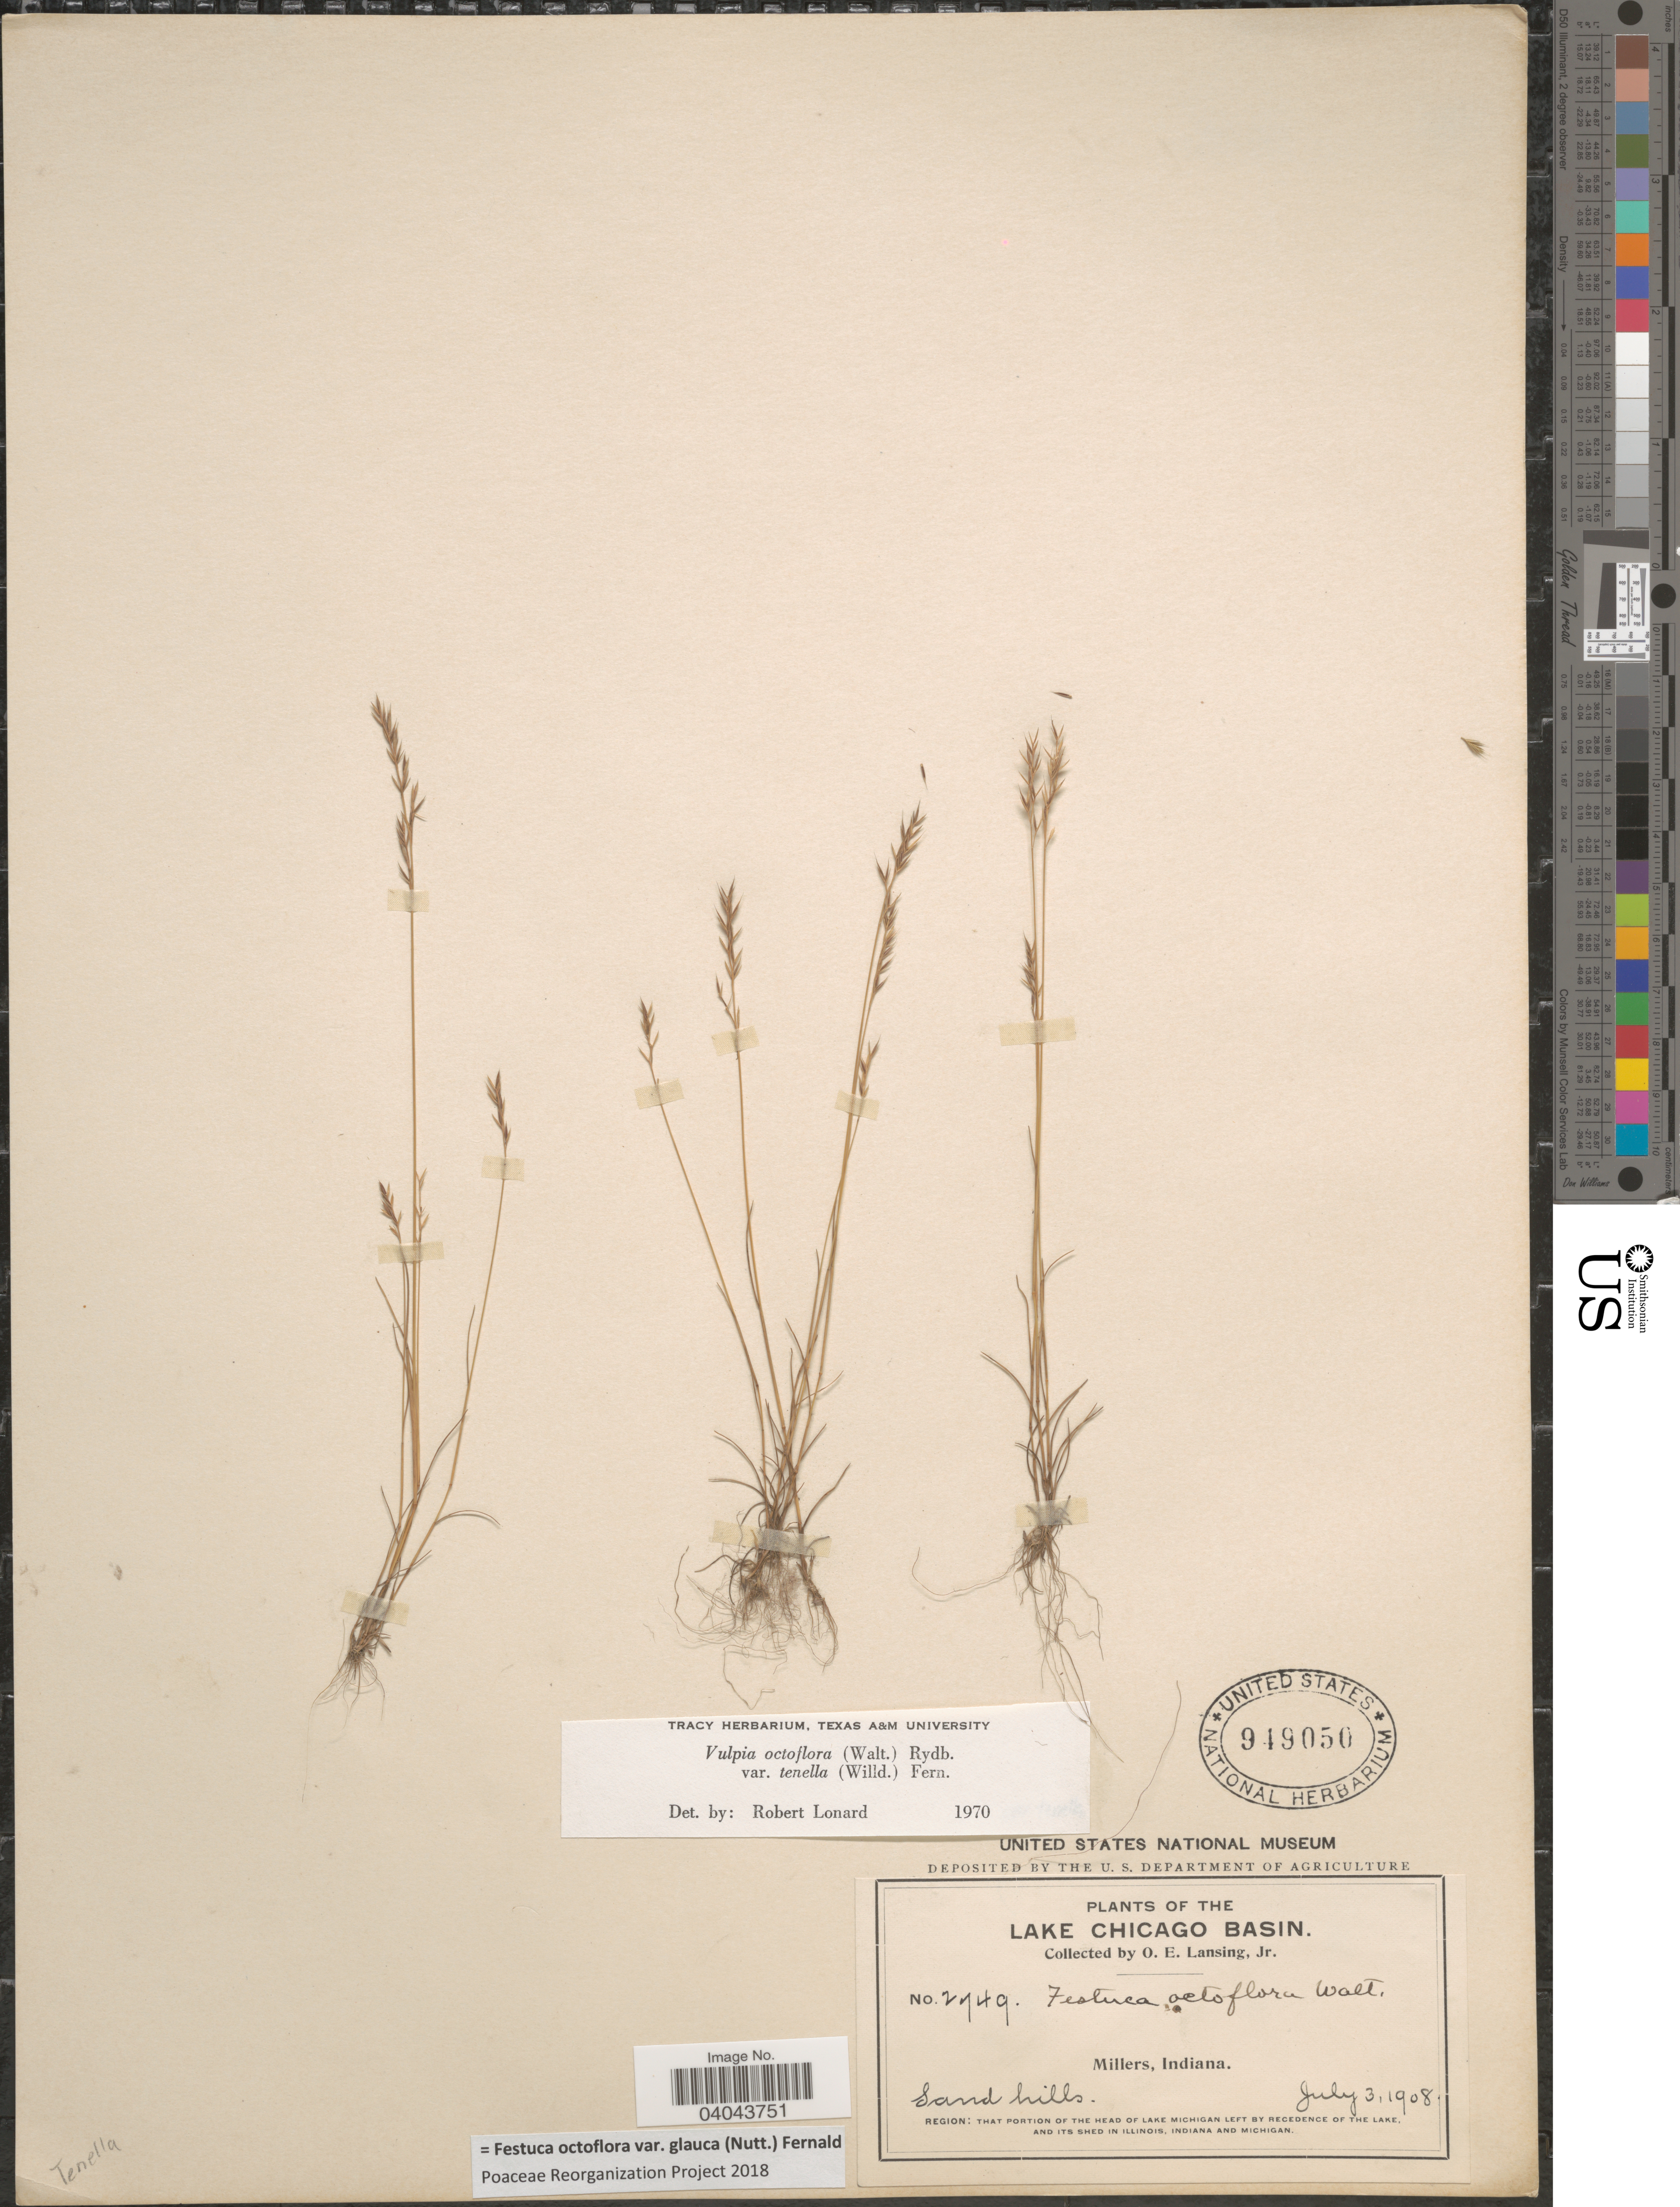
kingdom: Plantae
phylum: Tracheophyta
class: Liliopsida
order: Poales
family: Poaceae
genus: Festuca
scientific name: Festuca octoflora var. glauca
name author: (Nutt.) Fernald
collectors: O. Lansing Jr.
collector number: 2749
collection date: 1908-07-03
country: United States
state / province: Indiana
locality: The Lake Chicago Basin. Millers. Region: That portion of the head of Lake Michigan left by Recedence of the Lake, and its Shed in Illinois, Indiana and Michigan.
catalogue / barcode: US 949050